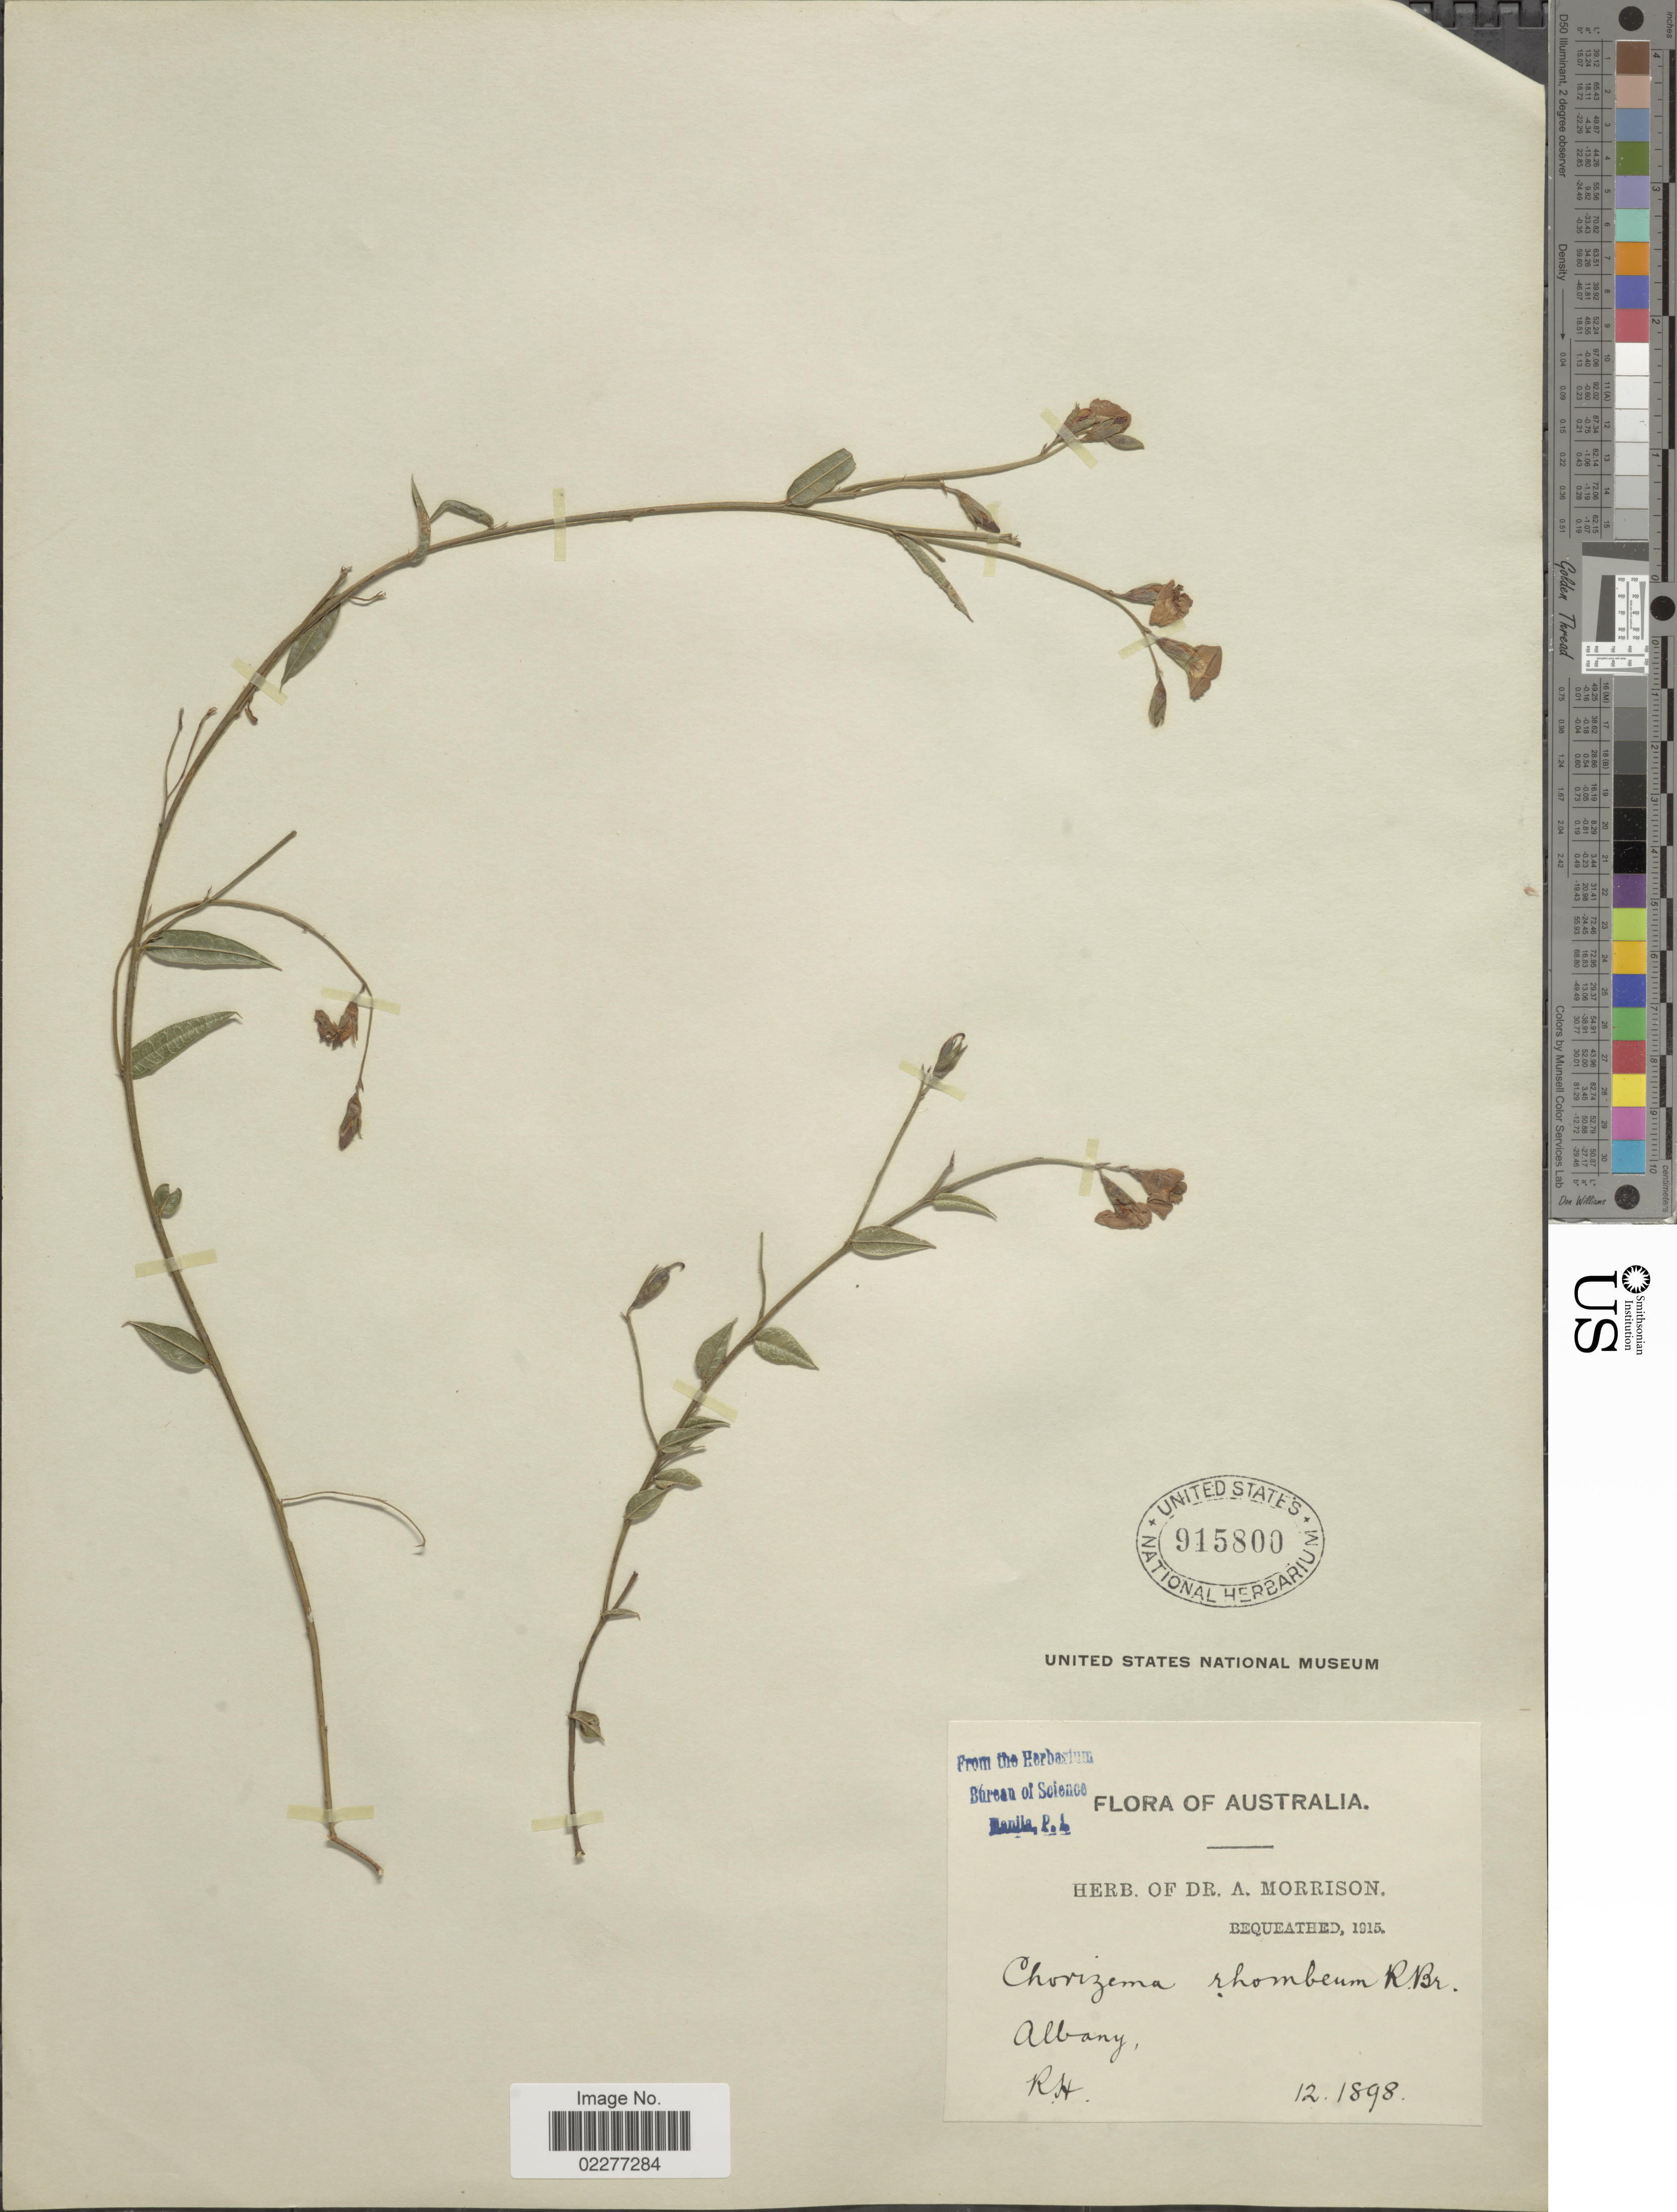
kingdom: Plantae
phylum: Tracheophyta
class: Magnoliopsida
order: Fabales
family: Fabaceae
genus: Chorizema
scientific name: Chorizema rhombeum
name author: R. Br.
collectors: ex herb. Dr. A. Morrison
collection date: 1898-12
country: Australia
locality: Albany, R.H.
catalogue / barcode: US 915800